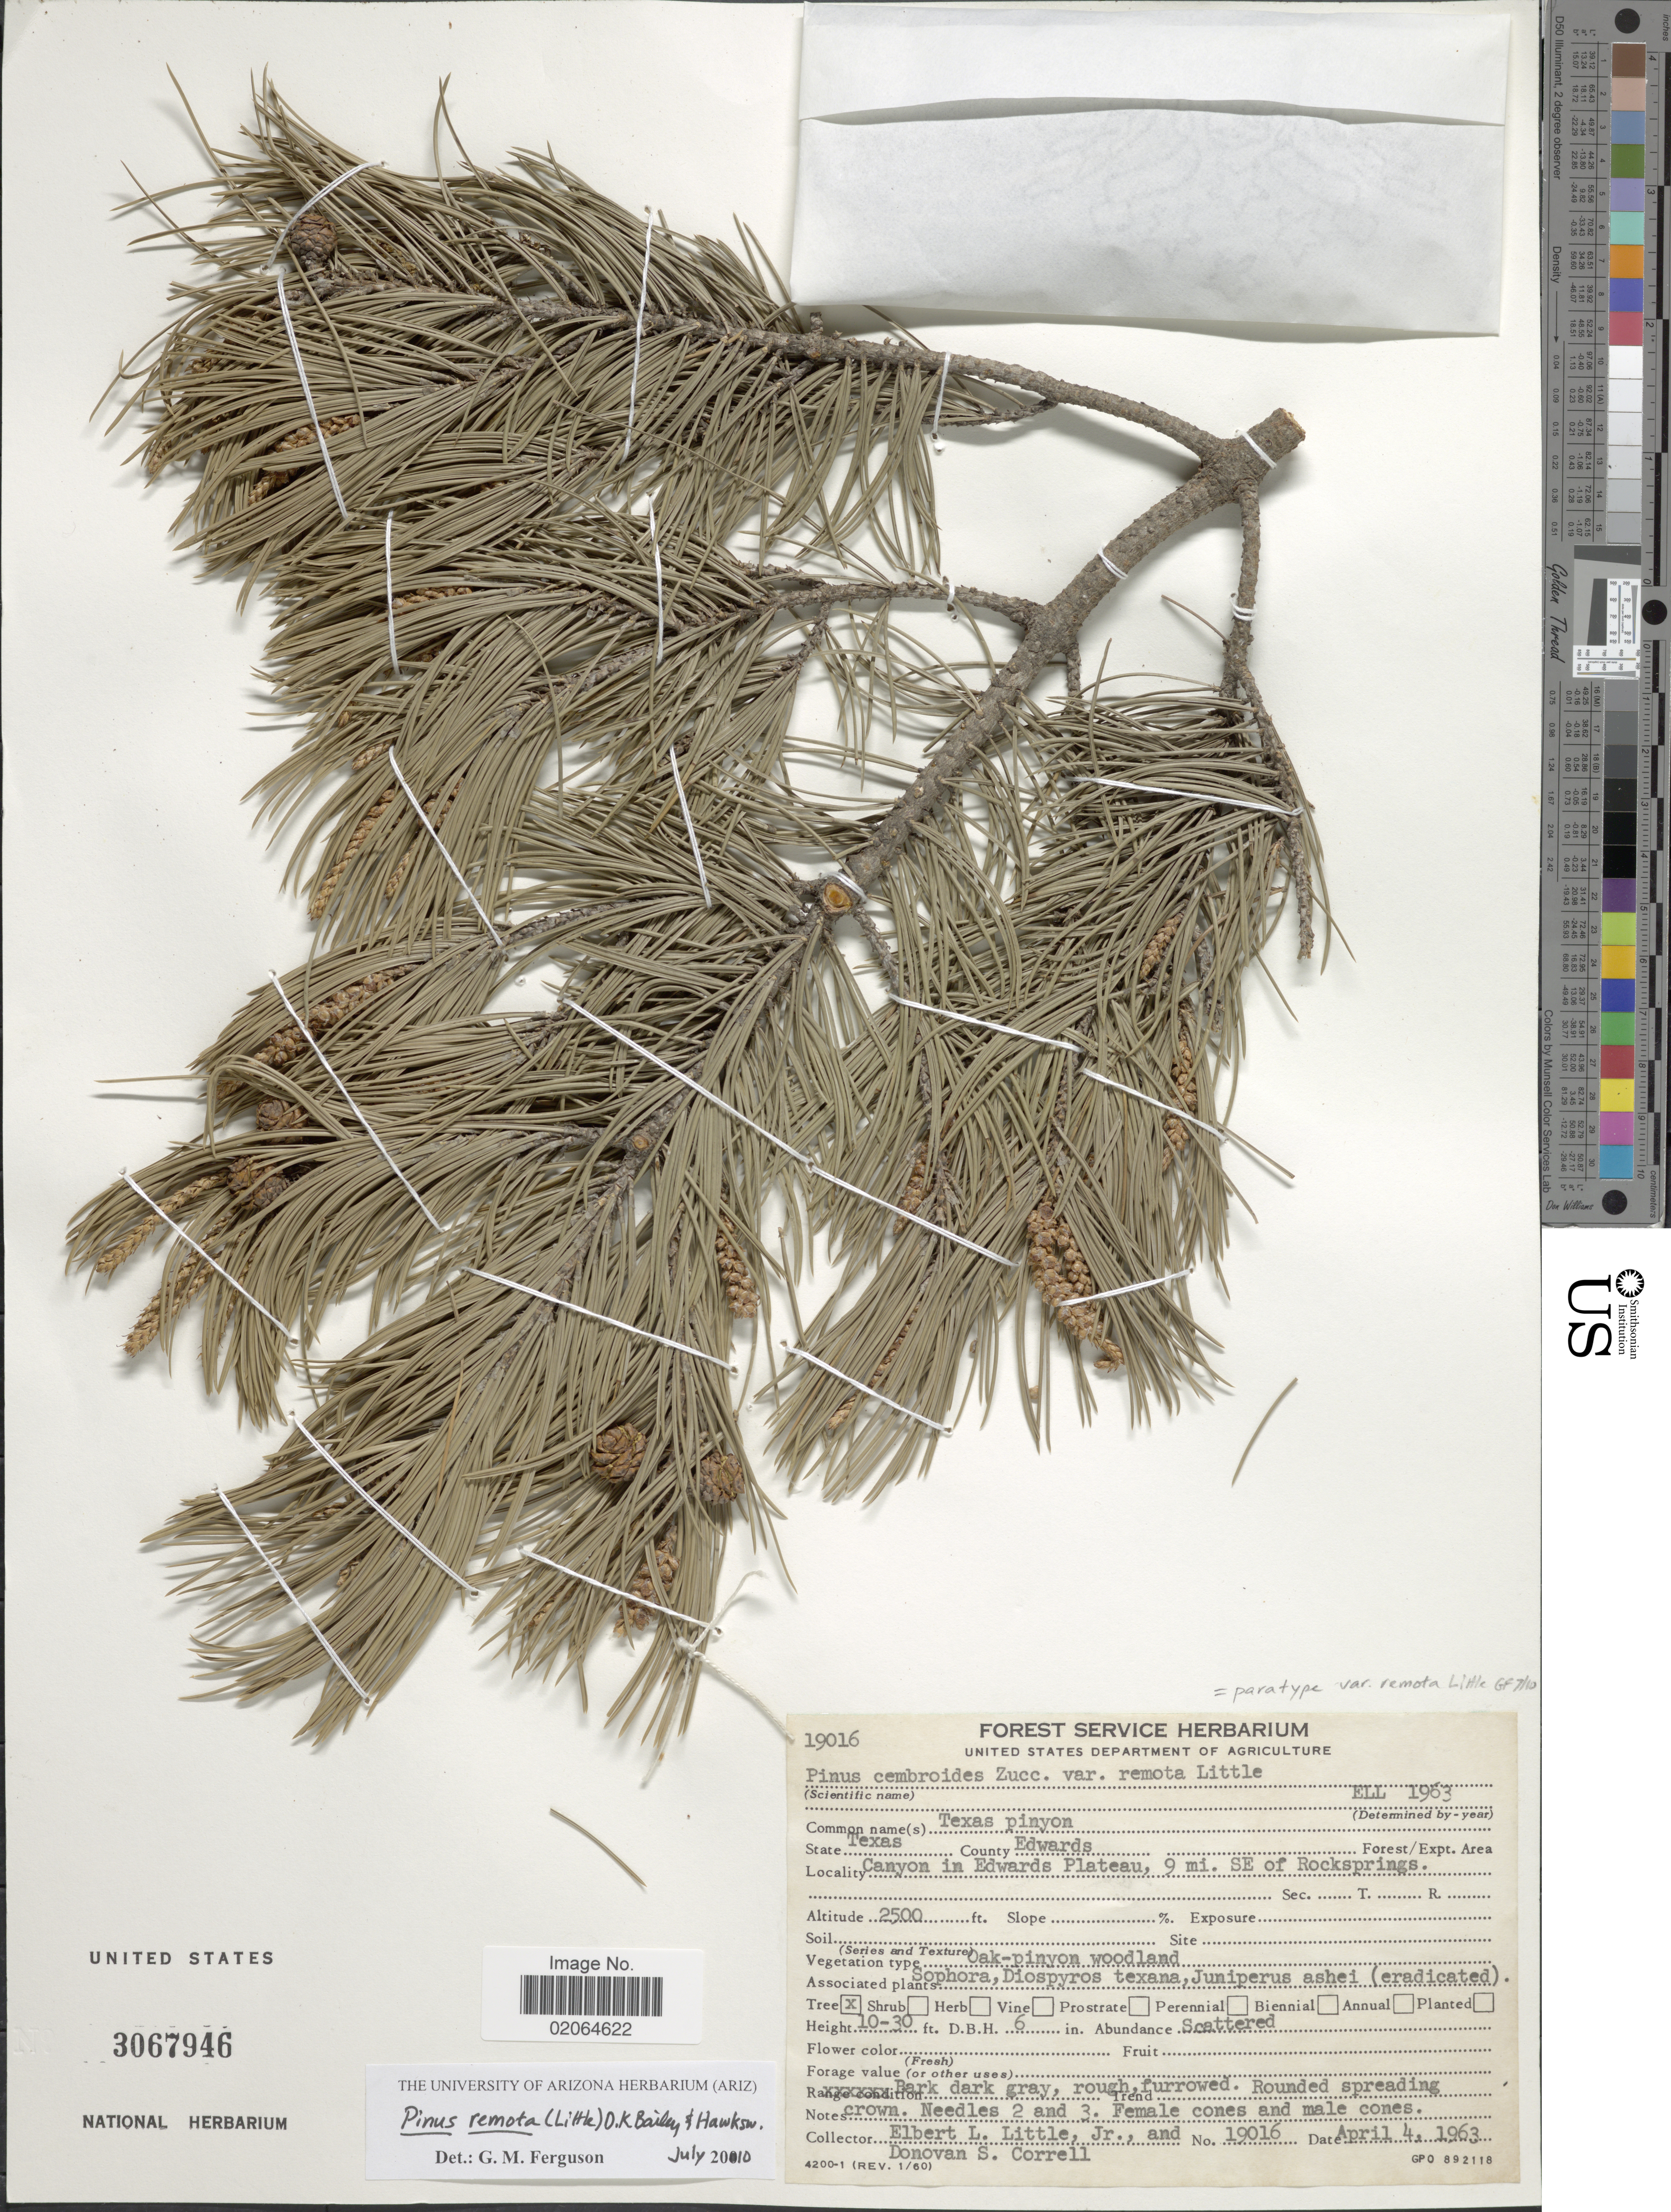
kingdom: Plantae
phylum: Tracheophyta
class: Pinopsida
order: Pinales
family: Pinaceae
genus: Pinus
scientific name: Pinus remota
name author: (Little) D.K. Bailey & D. Hawksw.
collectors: E. L. Little & D. S. Correll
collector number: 19016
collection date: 1963-04-04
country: United States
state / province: Texas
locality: State Texas, County Edwards, Canyon in Edwards Plateau, 9 mi. SE of Rocksprings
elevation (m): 762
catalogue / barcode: US 3067946